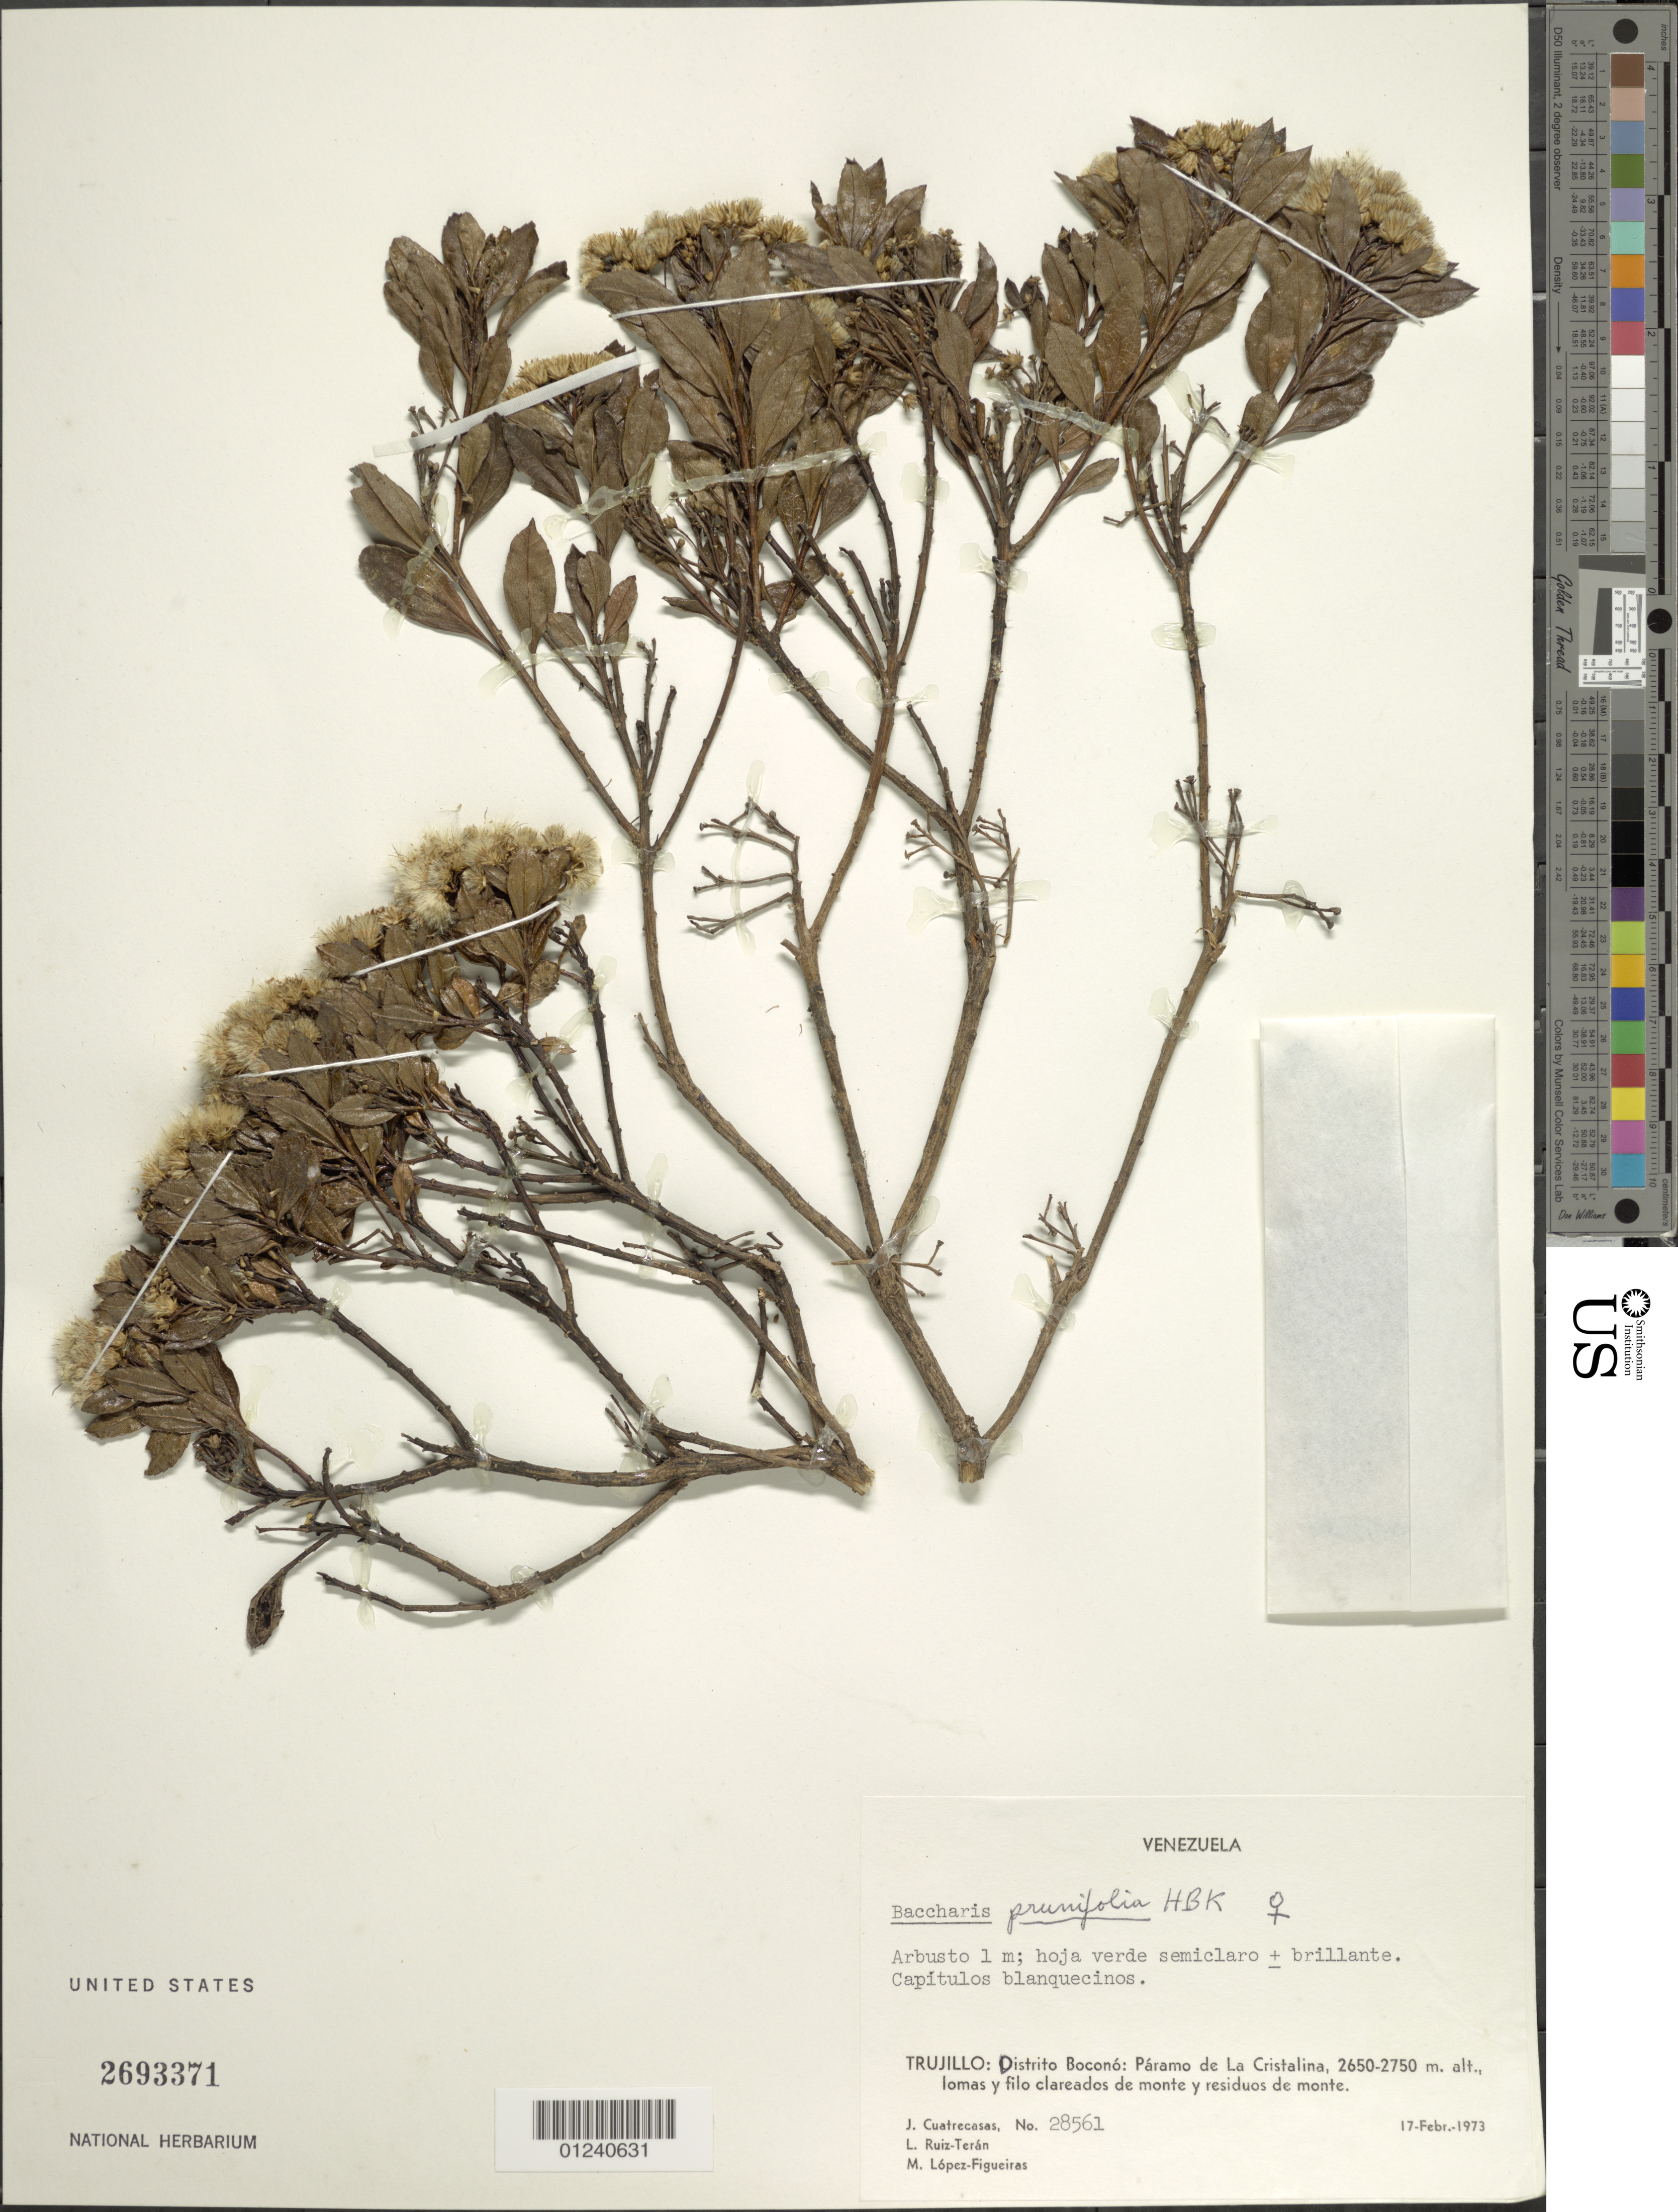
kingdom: Plantae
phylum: Tracheophyta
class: Magnoliopsida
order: Asterales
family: Asteraceae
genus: Baccharis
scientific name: Baccharis prunifolia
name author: Kunth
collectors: J. Cuatrecasas, L. E. Ruíz-Terán & M. López Figueiras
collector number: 28561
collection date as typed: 17 Feb 1973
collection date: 1973-02-17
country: Venezuela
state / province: Trujillo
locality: Páramo de La Cristalina; lomas y filo clareados de monte y residuos de monte.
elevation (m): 2650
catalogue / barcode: US 2693371